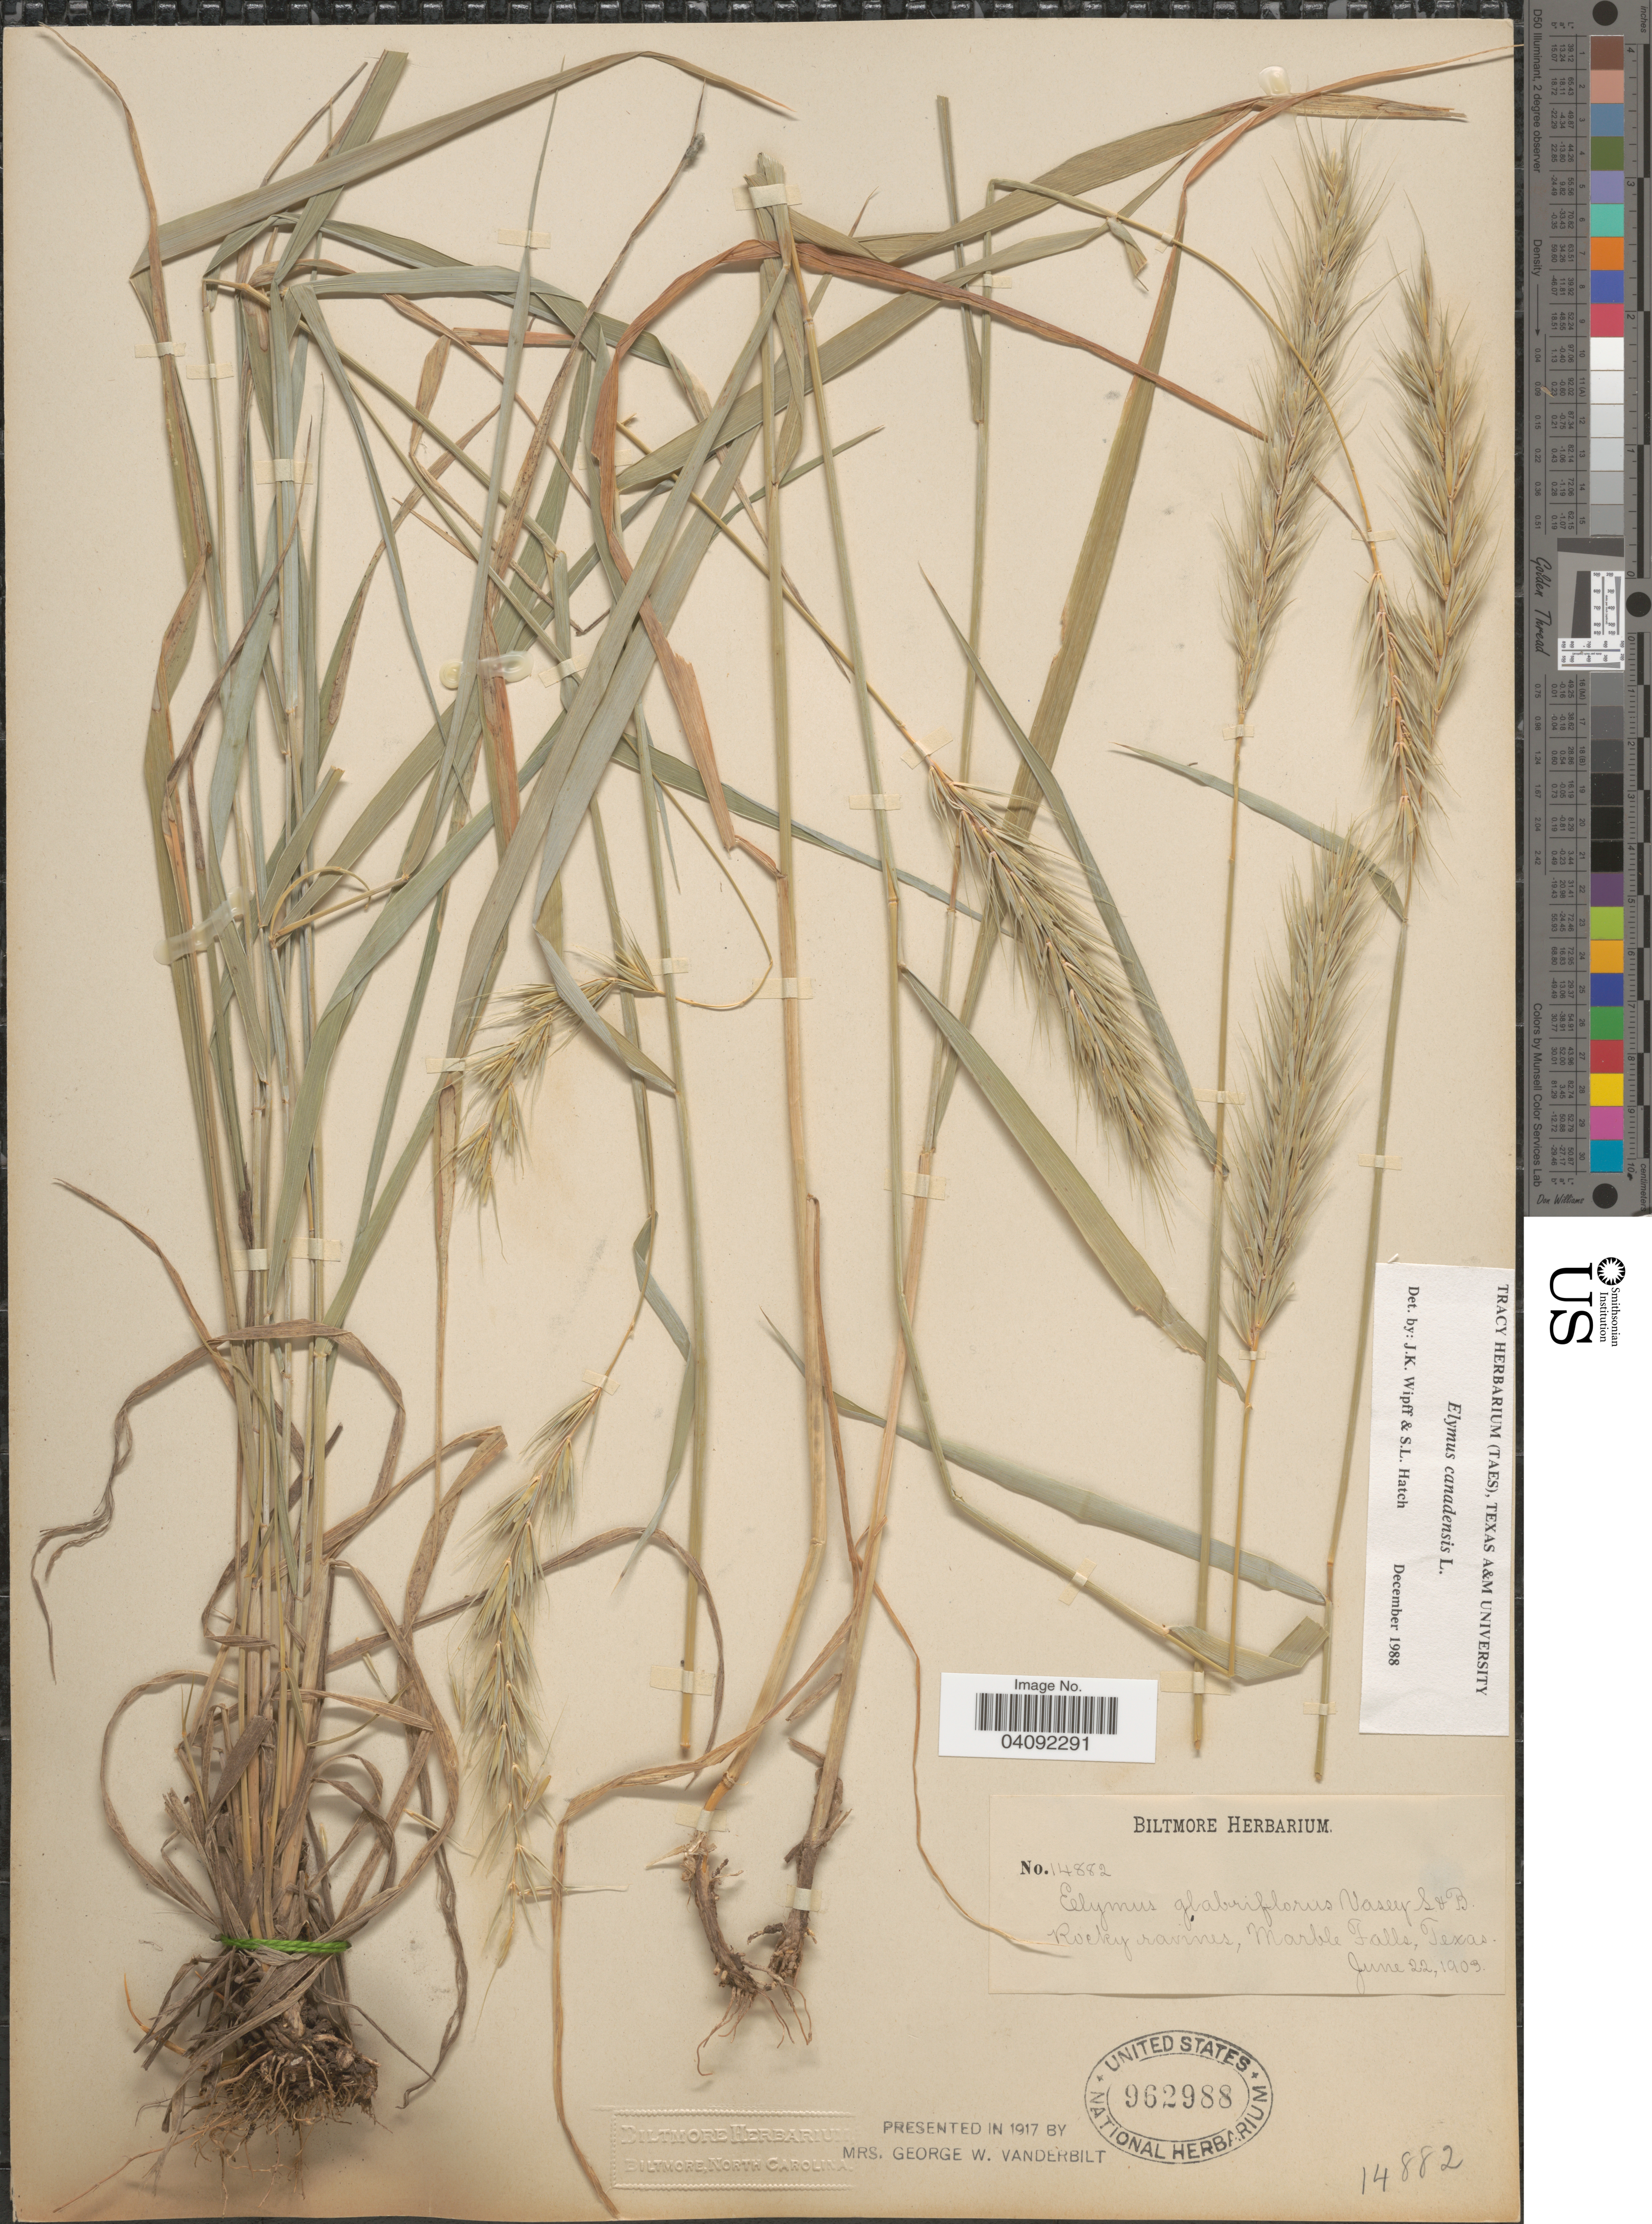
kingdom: Plantae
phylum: Tracheophyta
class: Liliopsida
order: Poales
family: Poaceae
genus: Elymus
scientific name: Elymus elymoides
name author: (Raf.) Swezey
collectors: ex herb. Biltmore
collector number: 14882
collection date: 1903-06-22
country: United States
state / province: Texas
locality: Rocky ravines, Marble Falls.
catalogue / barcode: US 962988